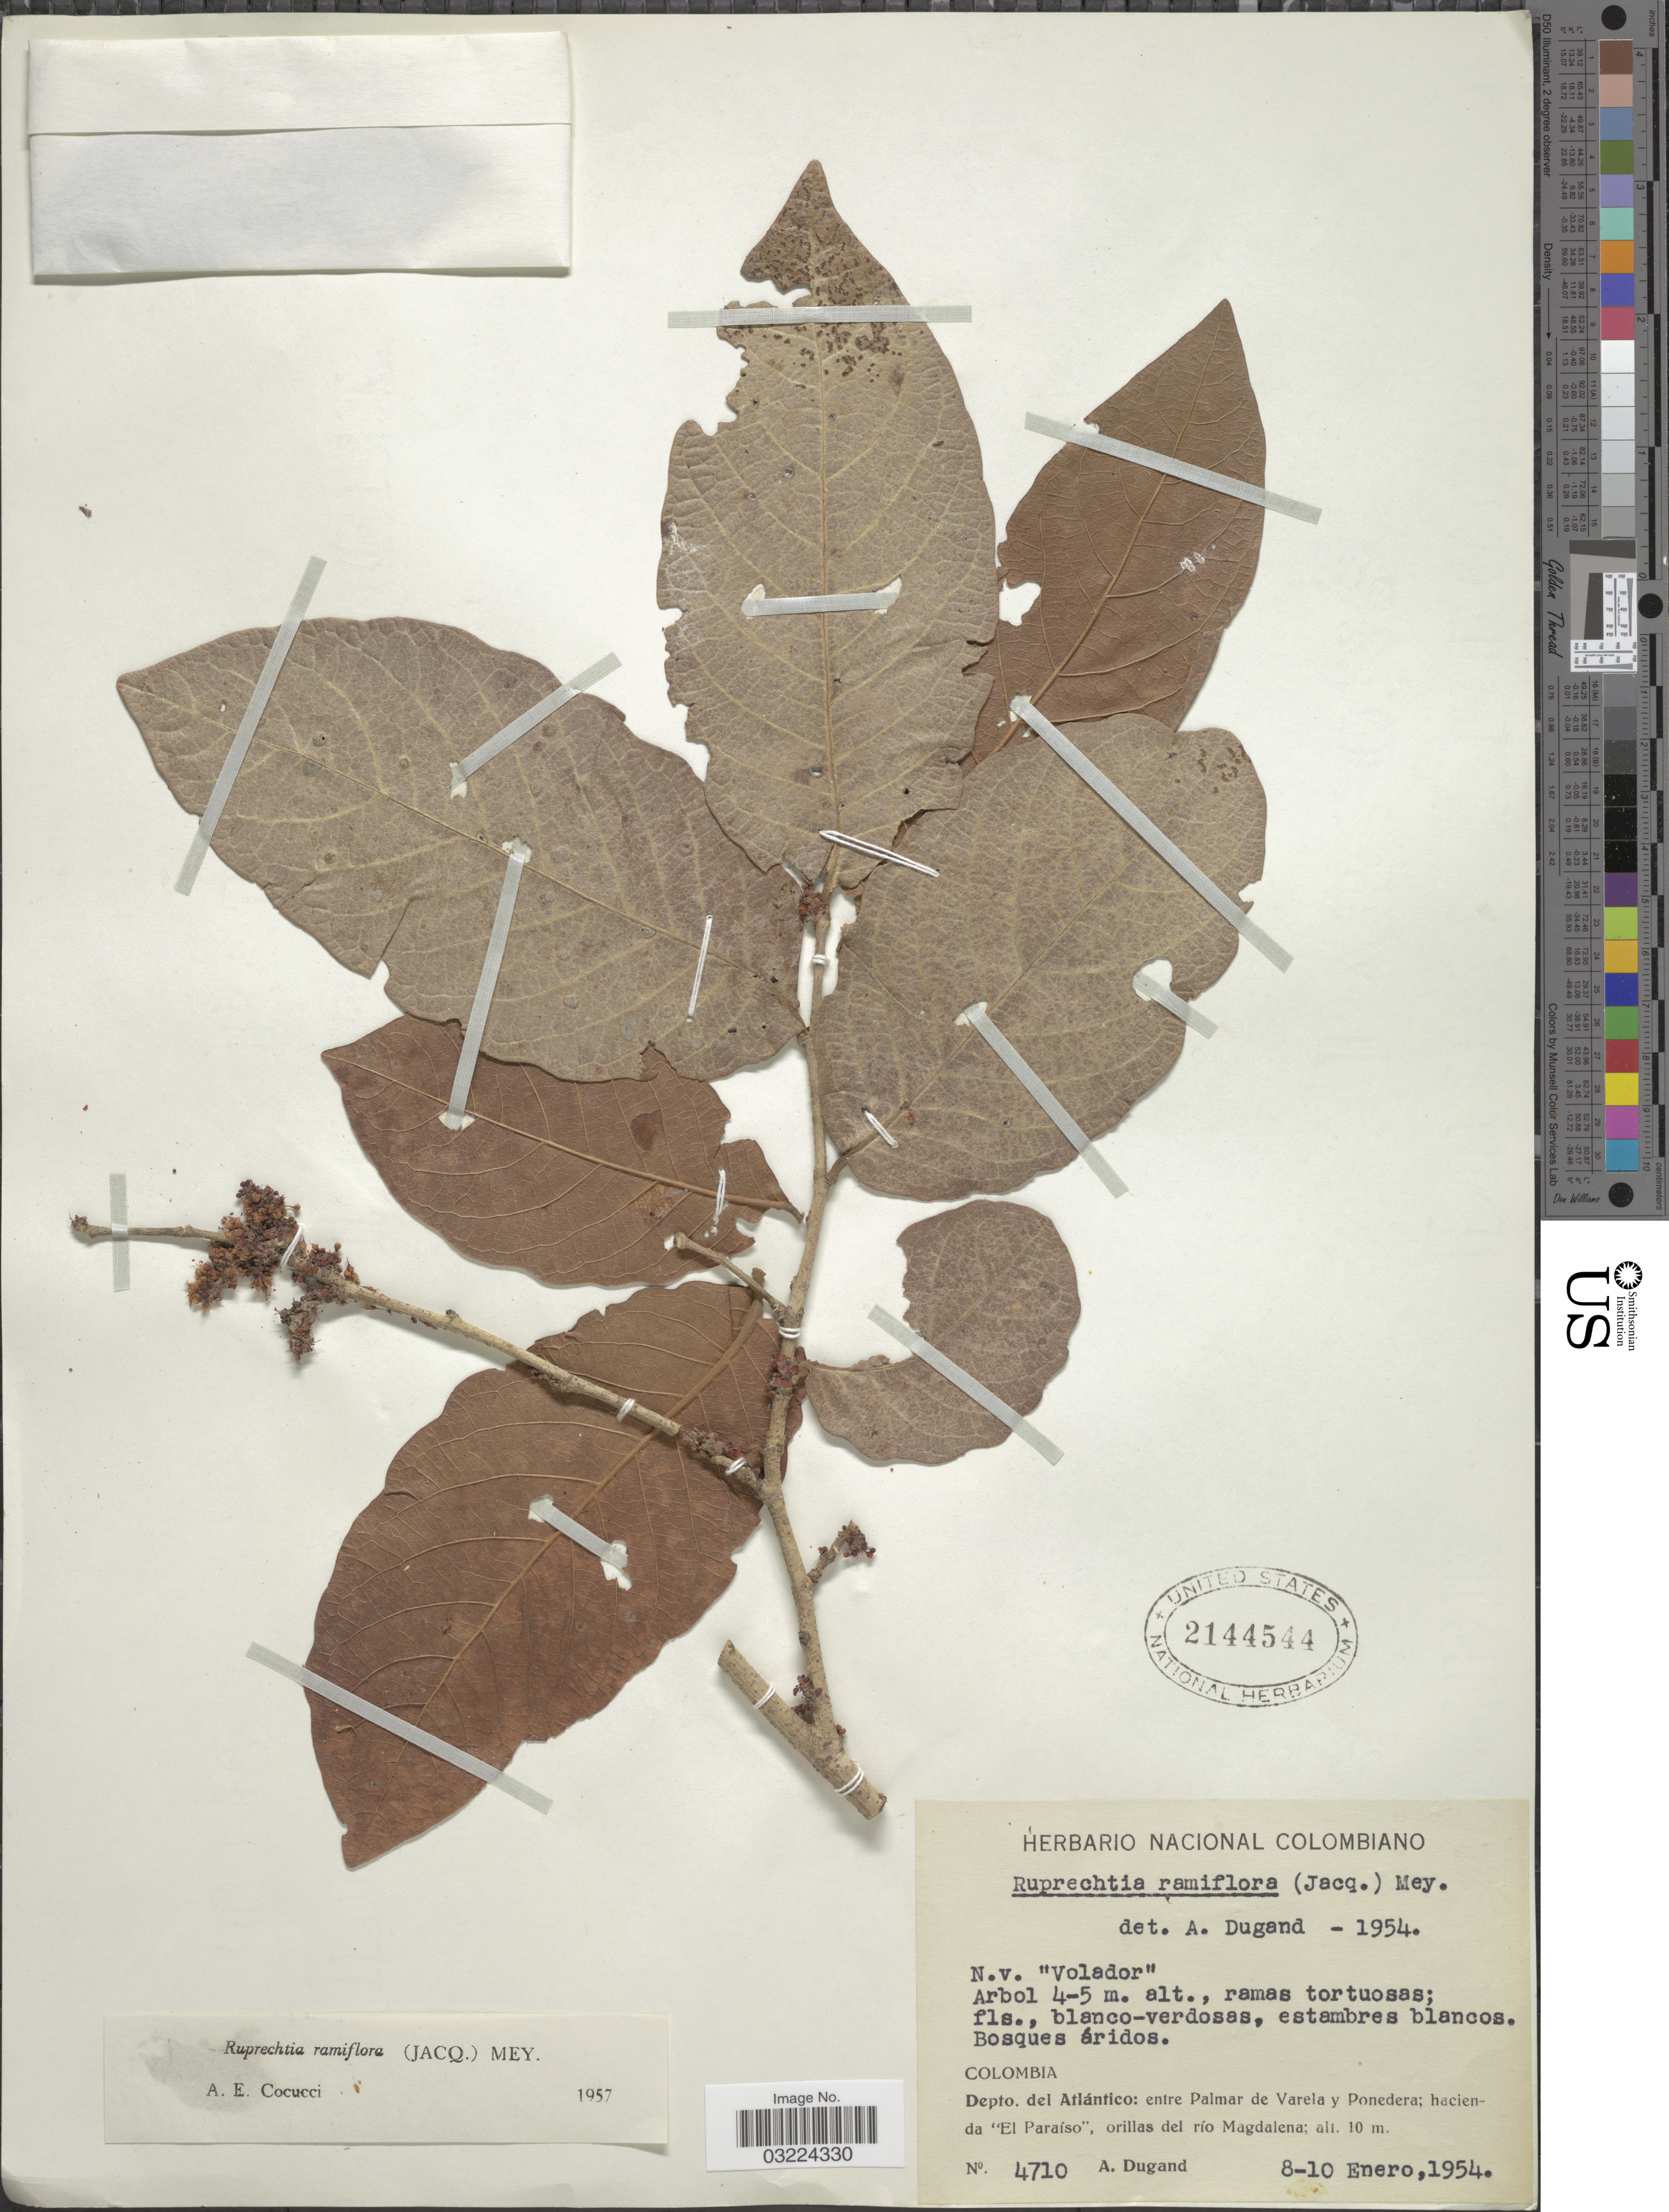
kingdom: Plantae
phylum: Tracheophyta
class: Magnoliopsida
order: Caryophyllales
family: Polygonaceae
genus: Ruprechtia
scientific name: Ruprechtia ramiflora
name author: (Jacq.) C.A. Mey.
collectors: A. Dugand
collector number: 4710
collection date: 1954-01-08/1954-01-10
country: Colombia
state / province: Atlántico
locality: Depto. del Atlántico: entre Palmar de Varela y Ponedera; hacienda "El Paraíso", orillas del río Magdalena.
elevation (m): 10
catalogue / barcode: US 2144544